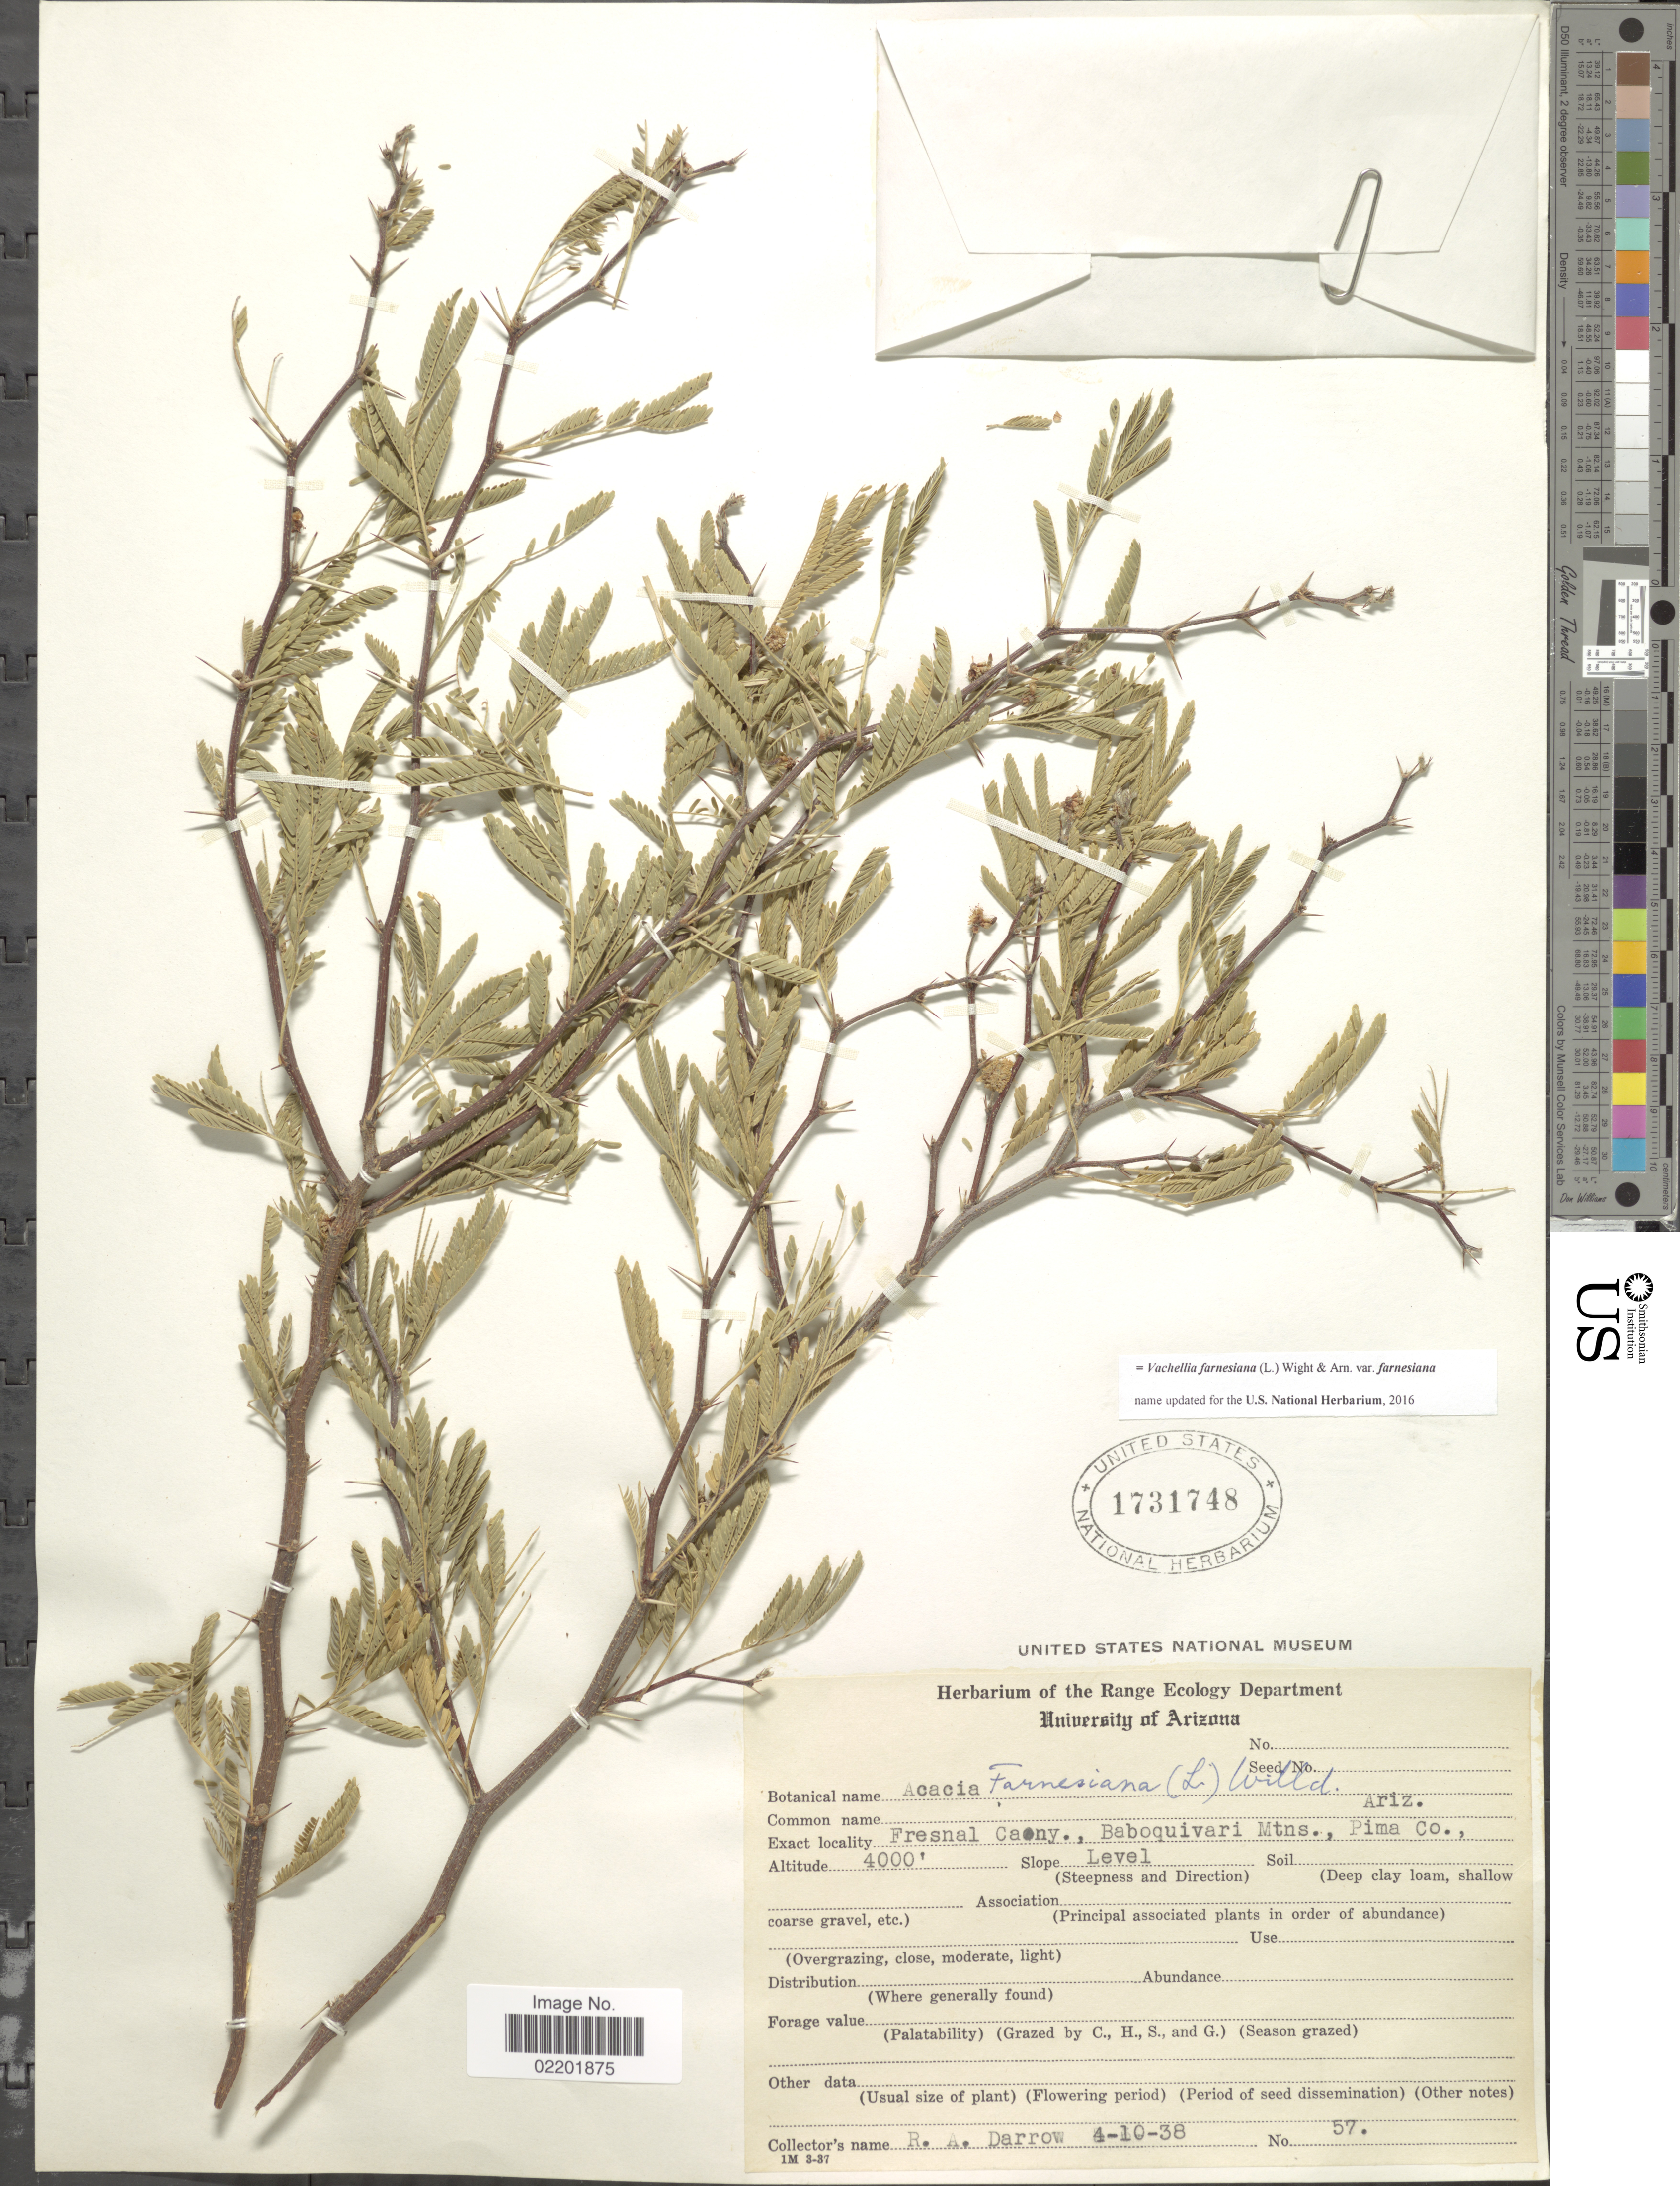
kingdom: Plantae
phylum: Tracheophyta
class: Magnoliopsida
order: Fabales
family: Fabaceae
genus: Vachellia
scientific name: Vachellia farnesiana var. farnesiana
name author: (L.) Wight & Arn.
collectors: R. A. Darrow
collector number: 57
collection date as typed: Transcribed d/m/y: 10/4/38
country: United States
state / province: Arizona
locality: Ariz., Fresnal Cany., Baboquivari Mtns., Pima Co.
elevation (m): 1219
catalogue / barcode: US 1731748